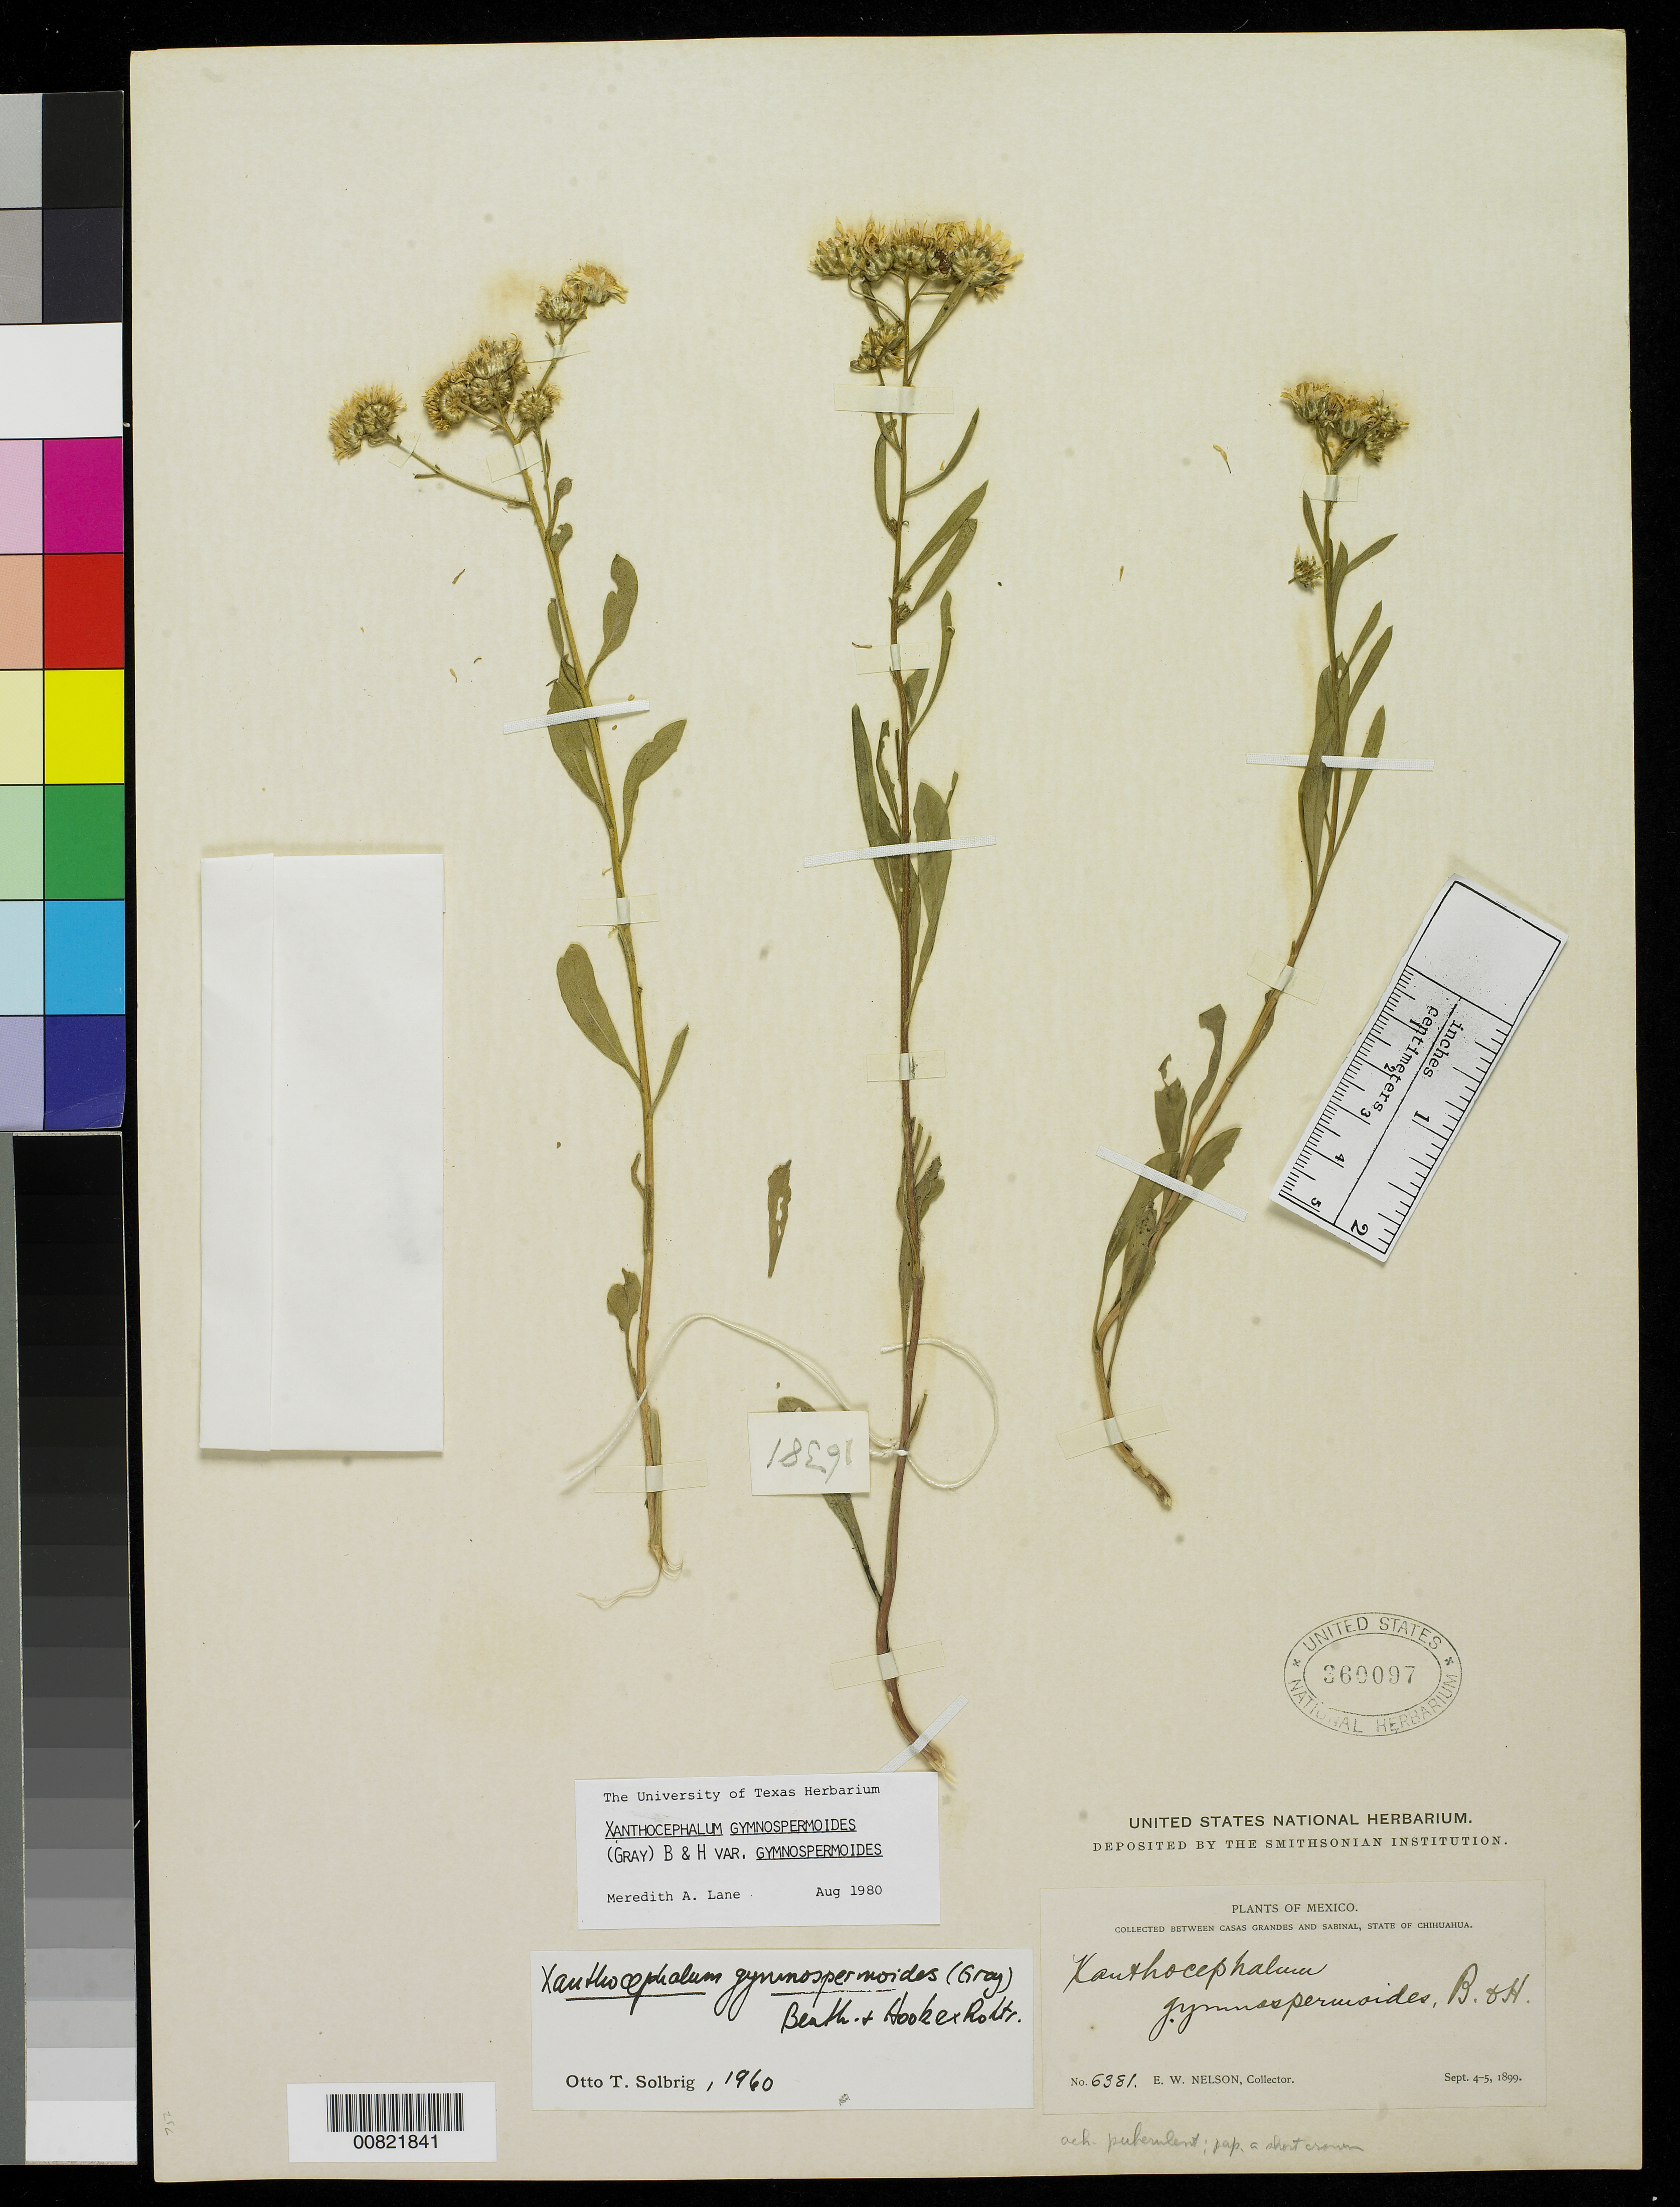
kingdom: Plantae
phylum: Tracheophyta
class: Magnoliopsida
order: Asterales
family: Asteraceae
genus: Xanthocephalum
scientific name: Xanthocephalum gymnospermoides var. gymnospermoides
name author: (A. Gray) Benth. & Hook. f.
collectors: E. W. Nelson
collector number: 6381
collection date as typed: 04 Sep 1899 to 05 Sep 1899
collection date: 1899-09-04/1899-09-05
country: Mexico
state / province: Chihuahua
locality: Between Casas Grandes and Sabinal, Chihuahua.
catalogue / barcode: US 360097